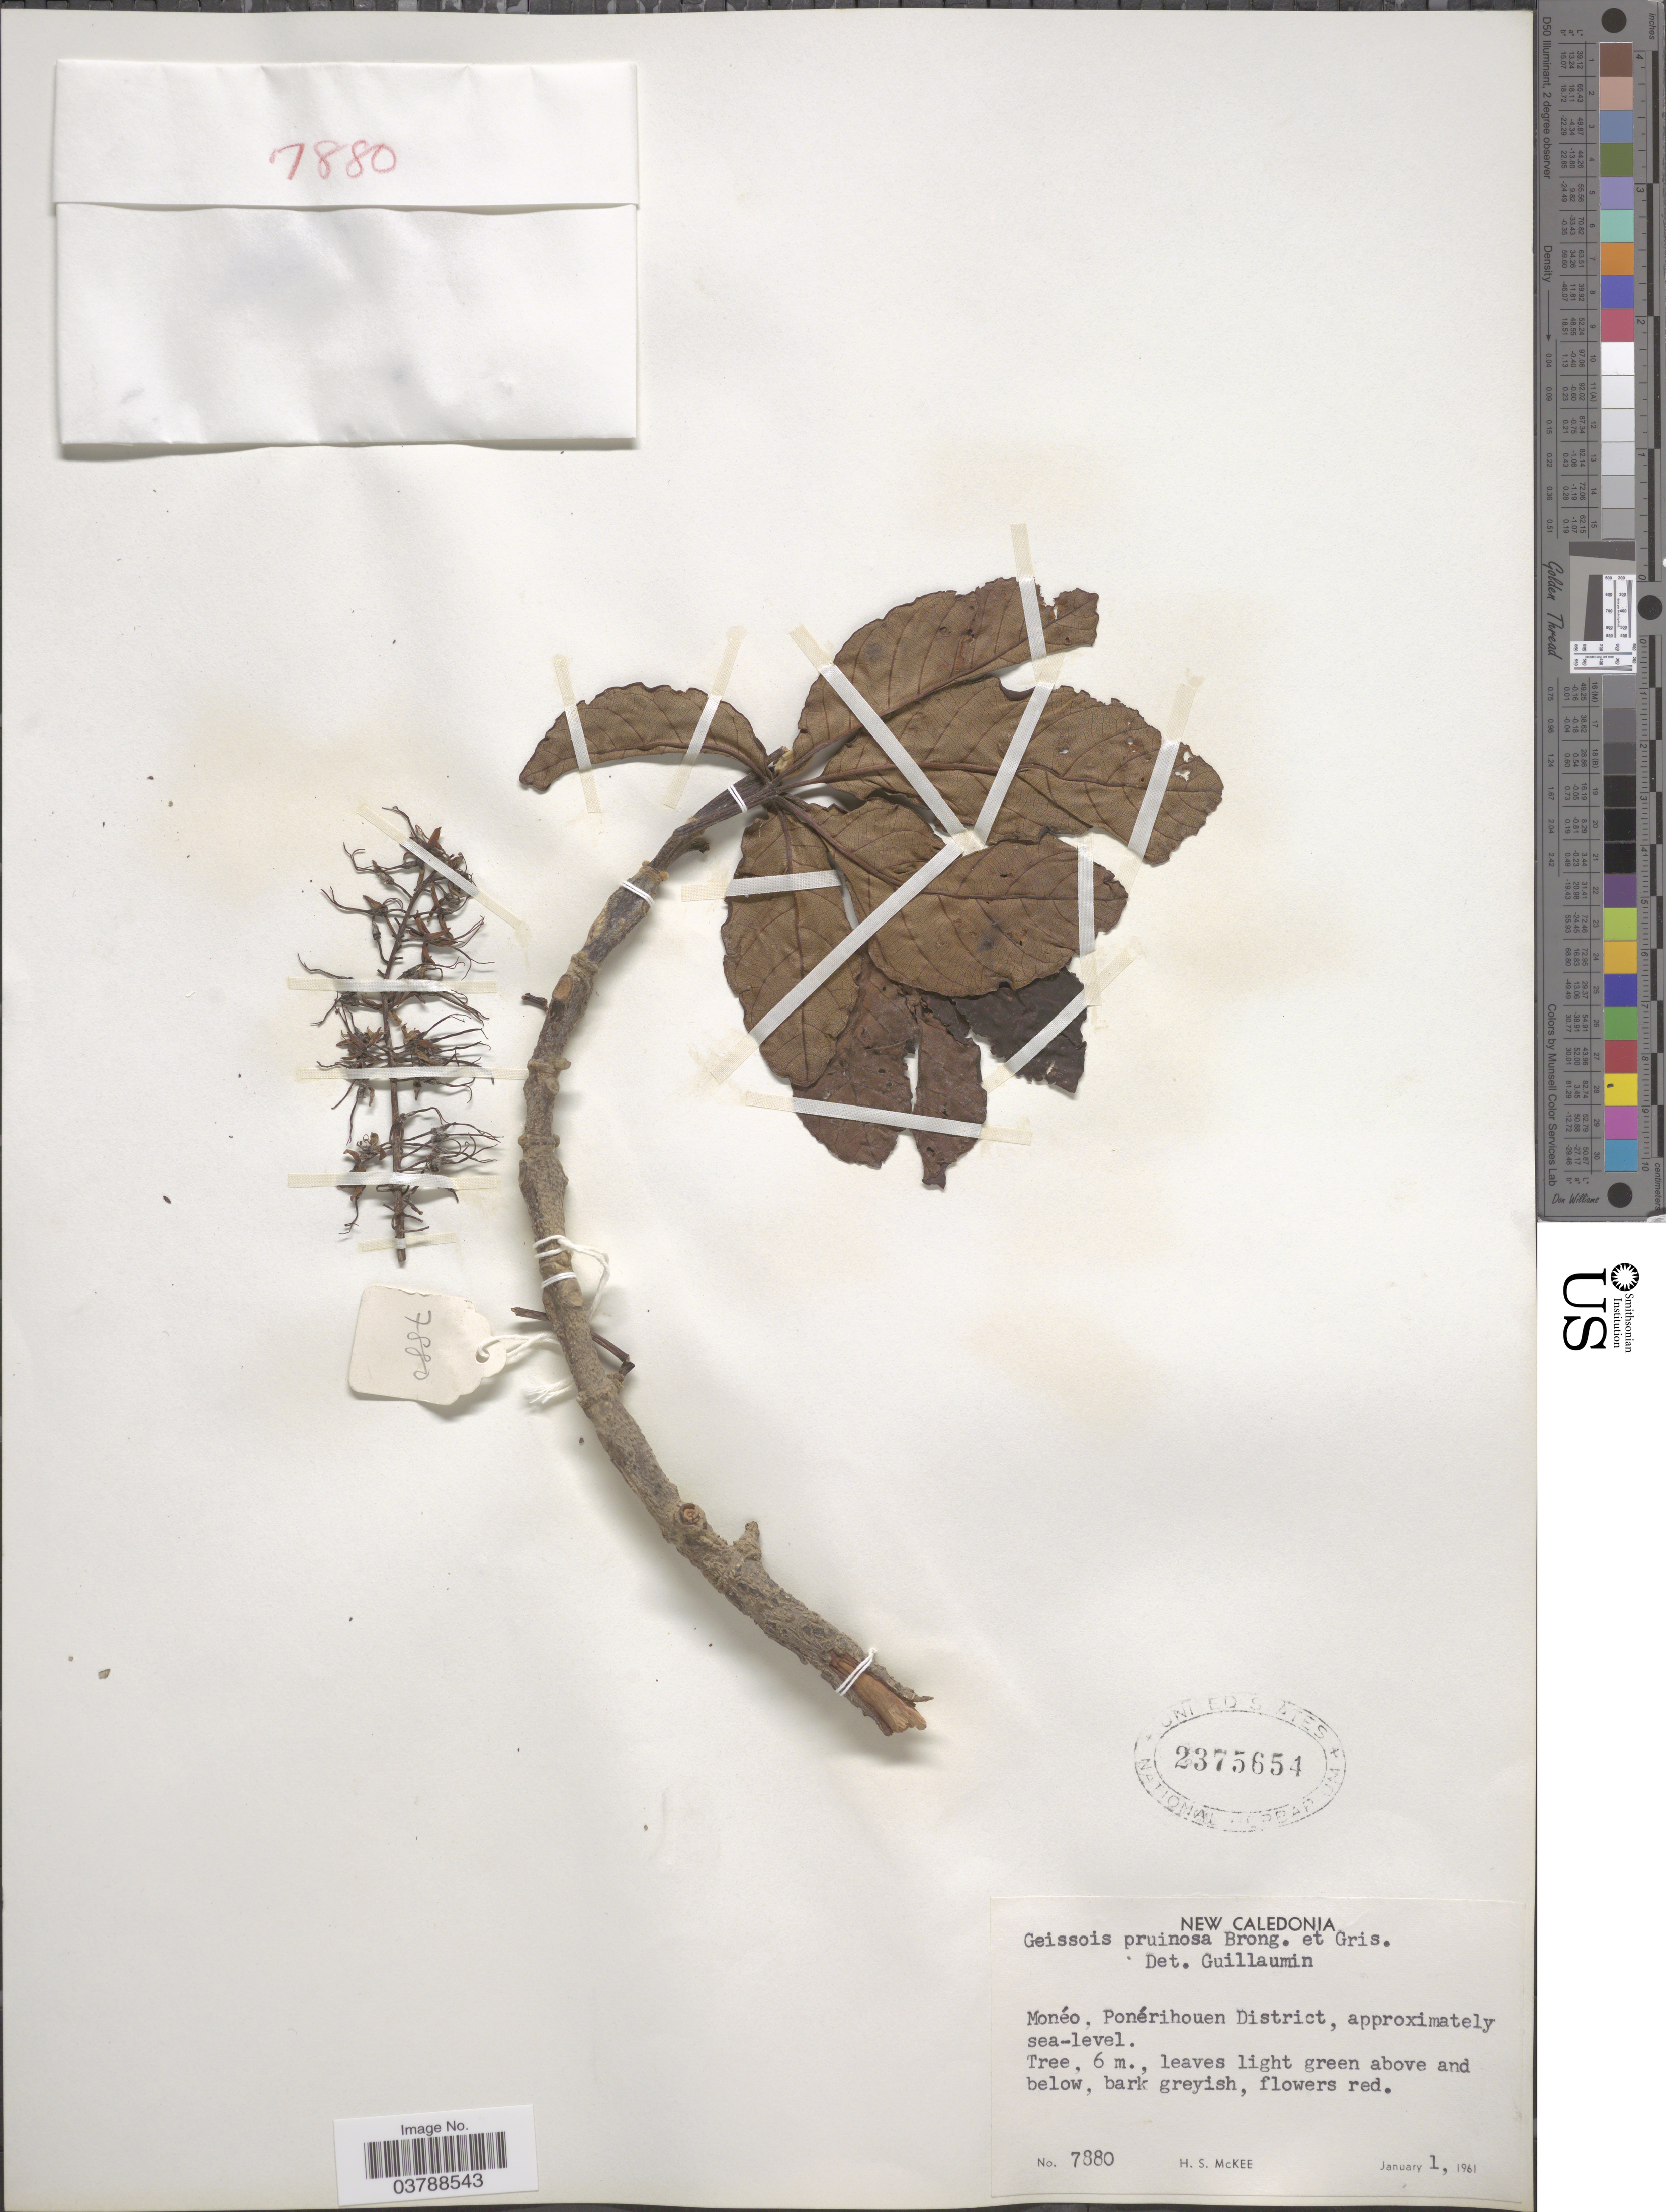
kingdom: Plantae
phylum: Tracheophyta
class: Magnoliopsida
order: Oxalidales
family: Cunoniaceae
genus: Geissois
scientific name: Geissois pruinosa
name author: Brongn. & Gris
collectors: H. S. McKee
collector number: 7880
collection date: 1961-01-01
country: New Caledonia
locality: Monéo, Ponérihouen District.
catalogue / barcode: US 2375654